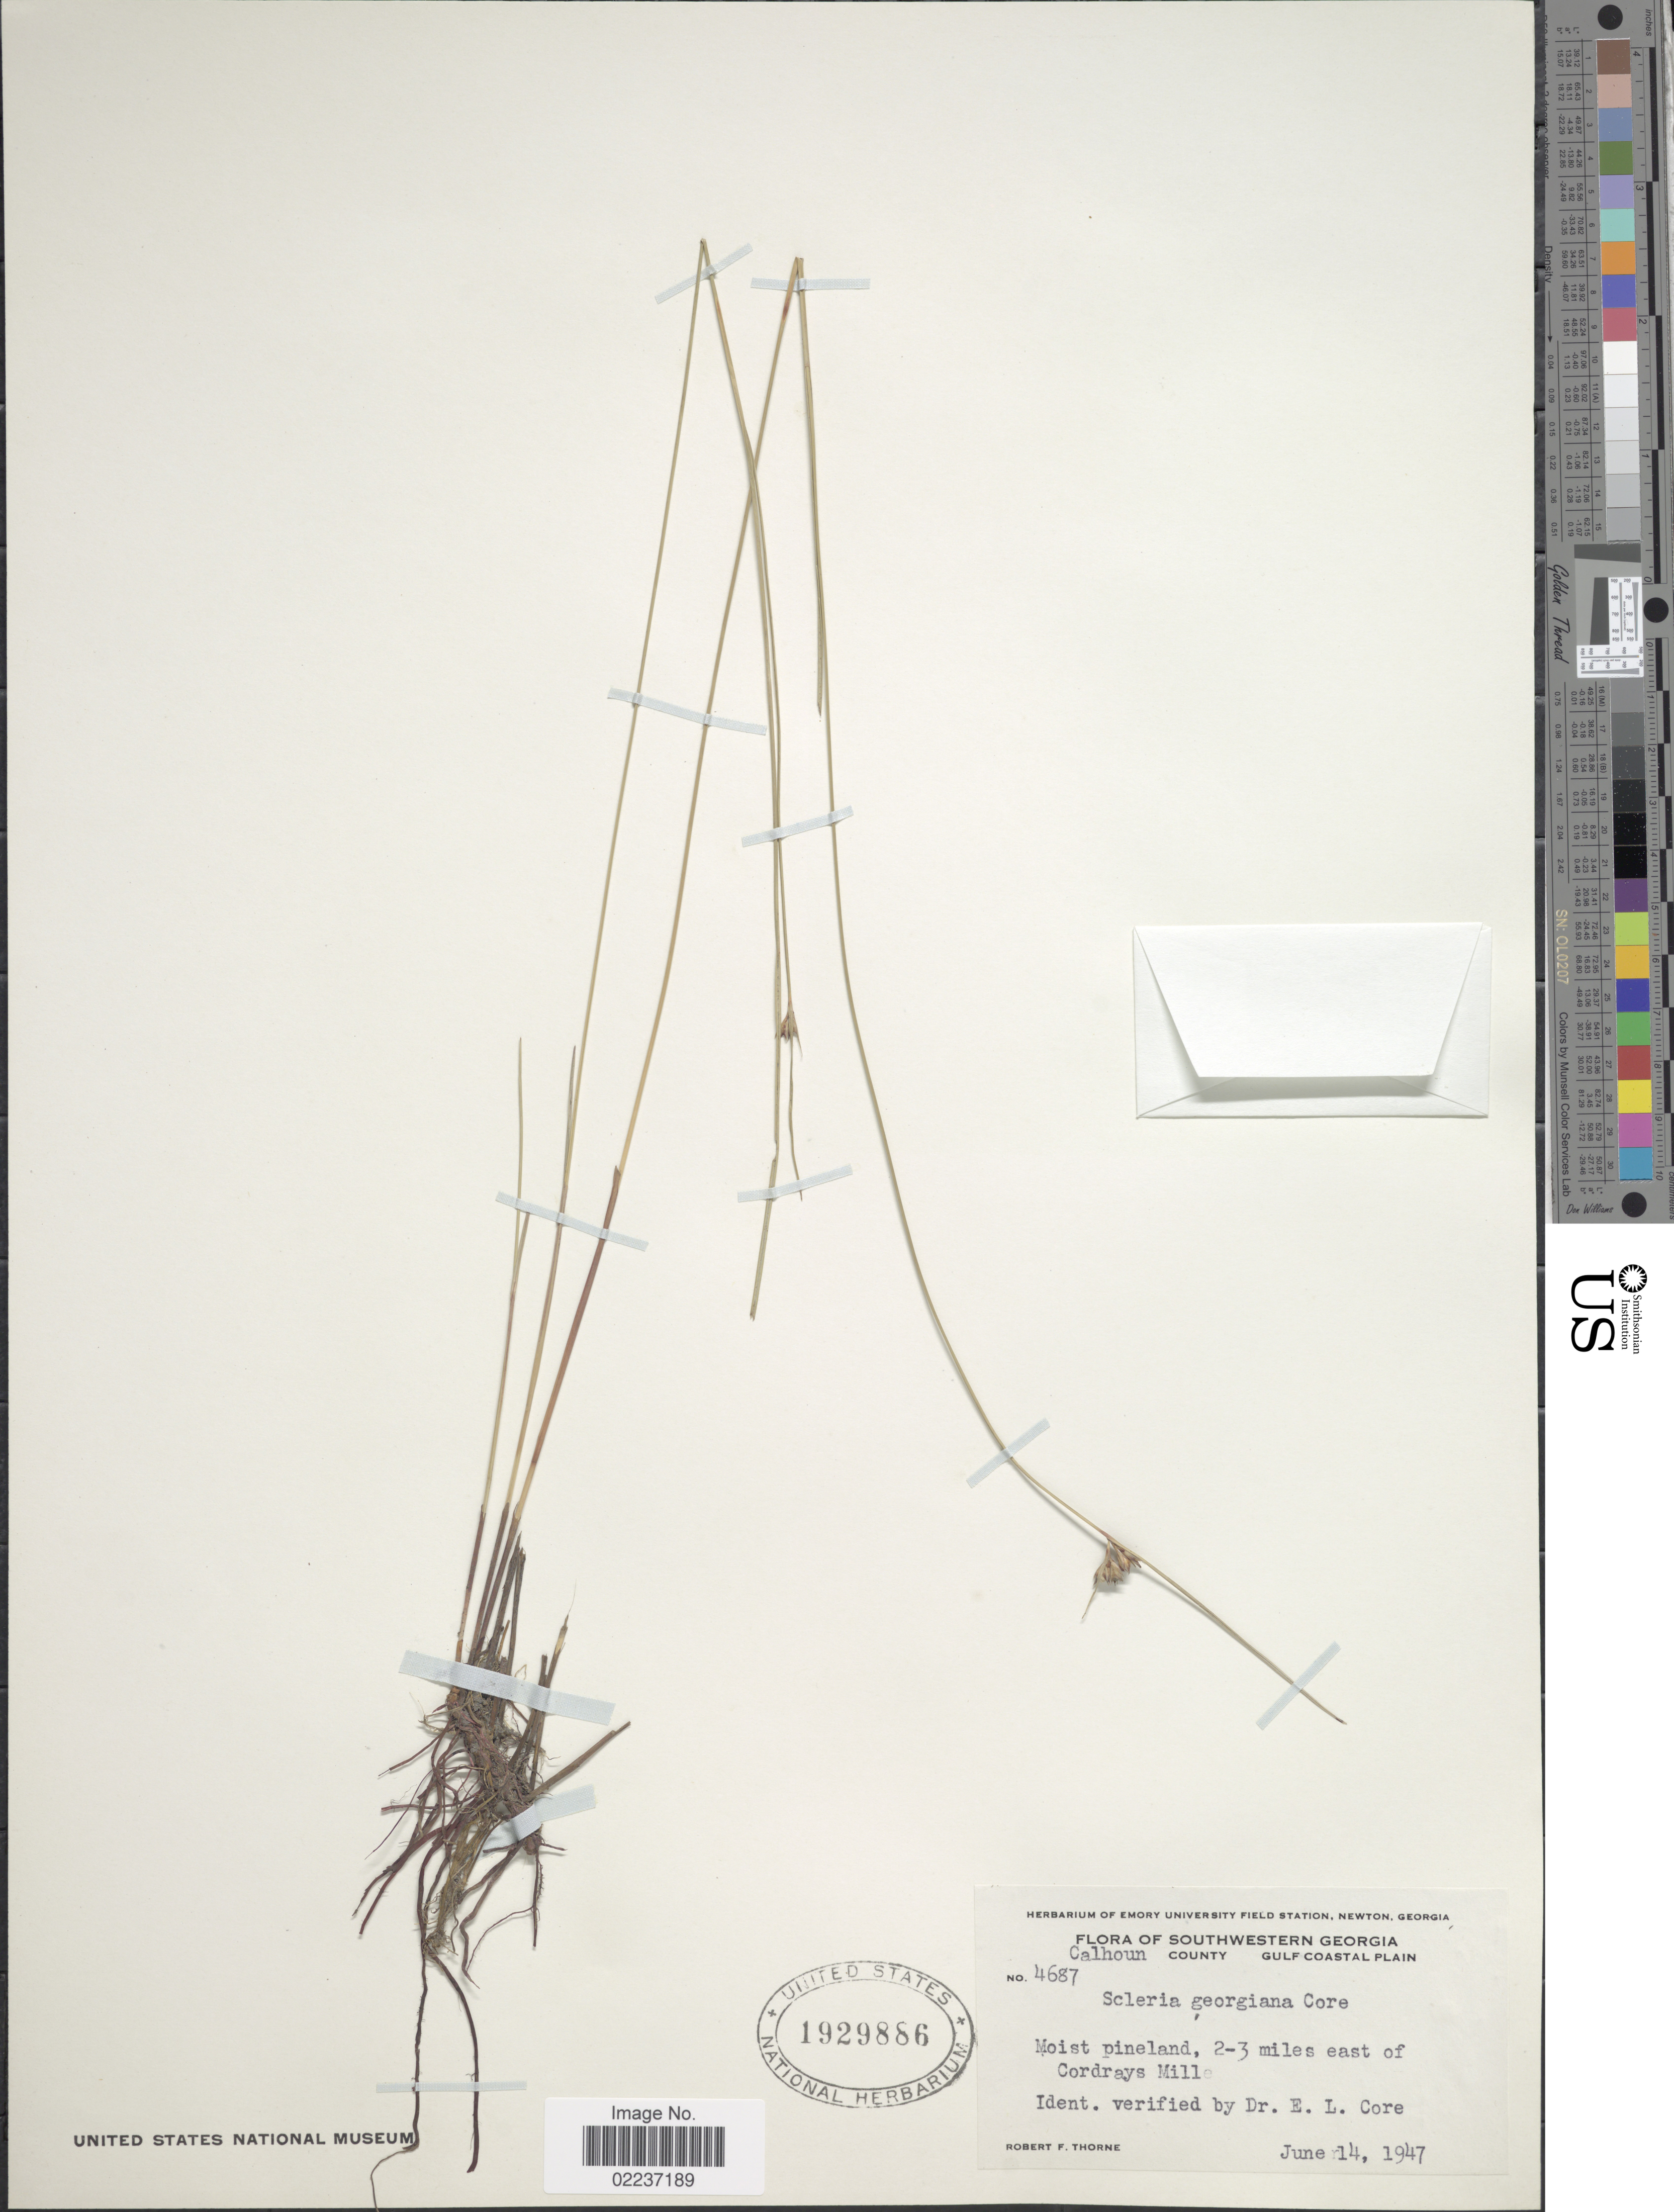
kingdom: Plantae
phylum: Tracheophyta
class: Liliopsida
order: Poales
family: Cyperaceae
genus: Scleria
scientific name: Scleria georgiana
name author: Core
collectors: R. F. Thorne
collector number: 4687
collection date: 1947-06-14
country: United States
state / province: Georgia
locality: Southwestern Georgia, Calhoun County, Gulf Coastal Plain, 2-3 miles east of Cordrays Mill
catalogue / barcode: US 1929886